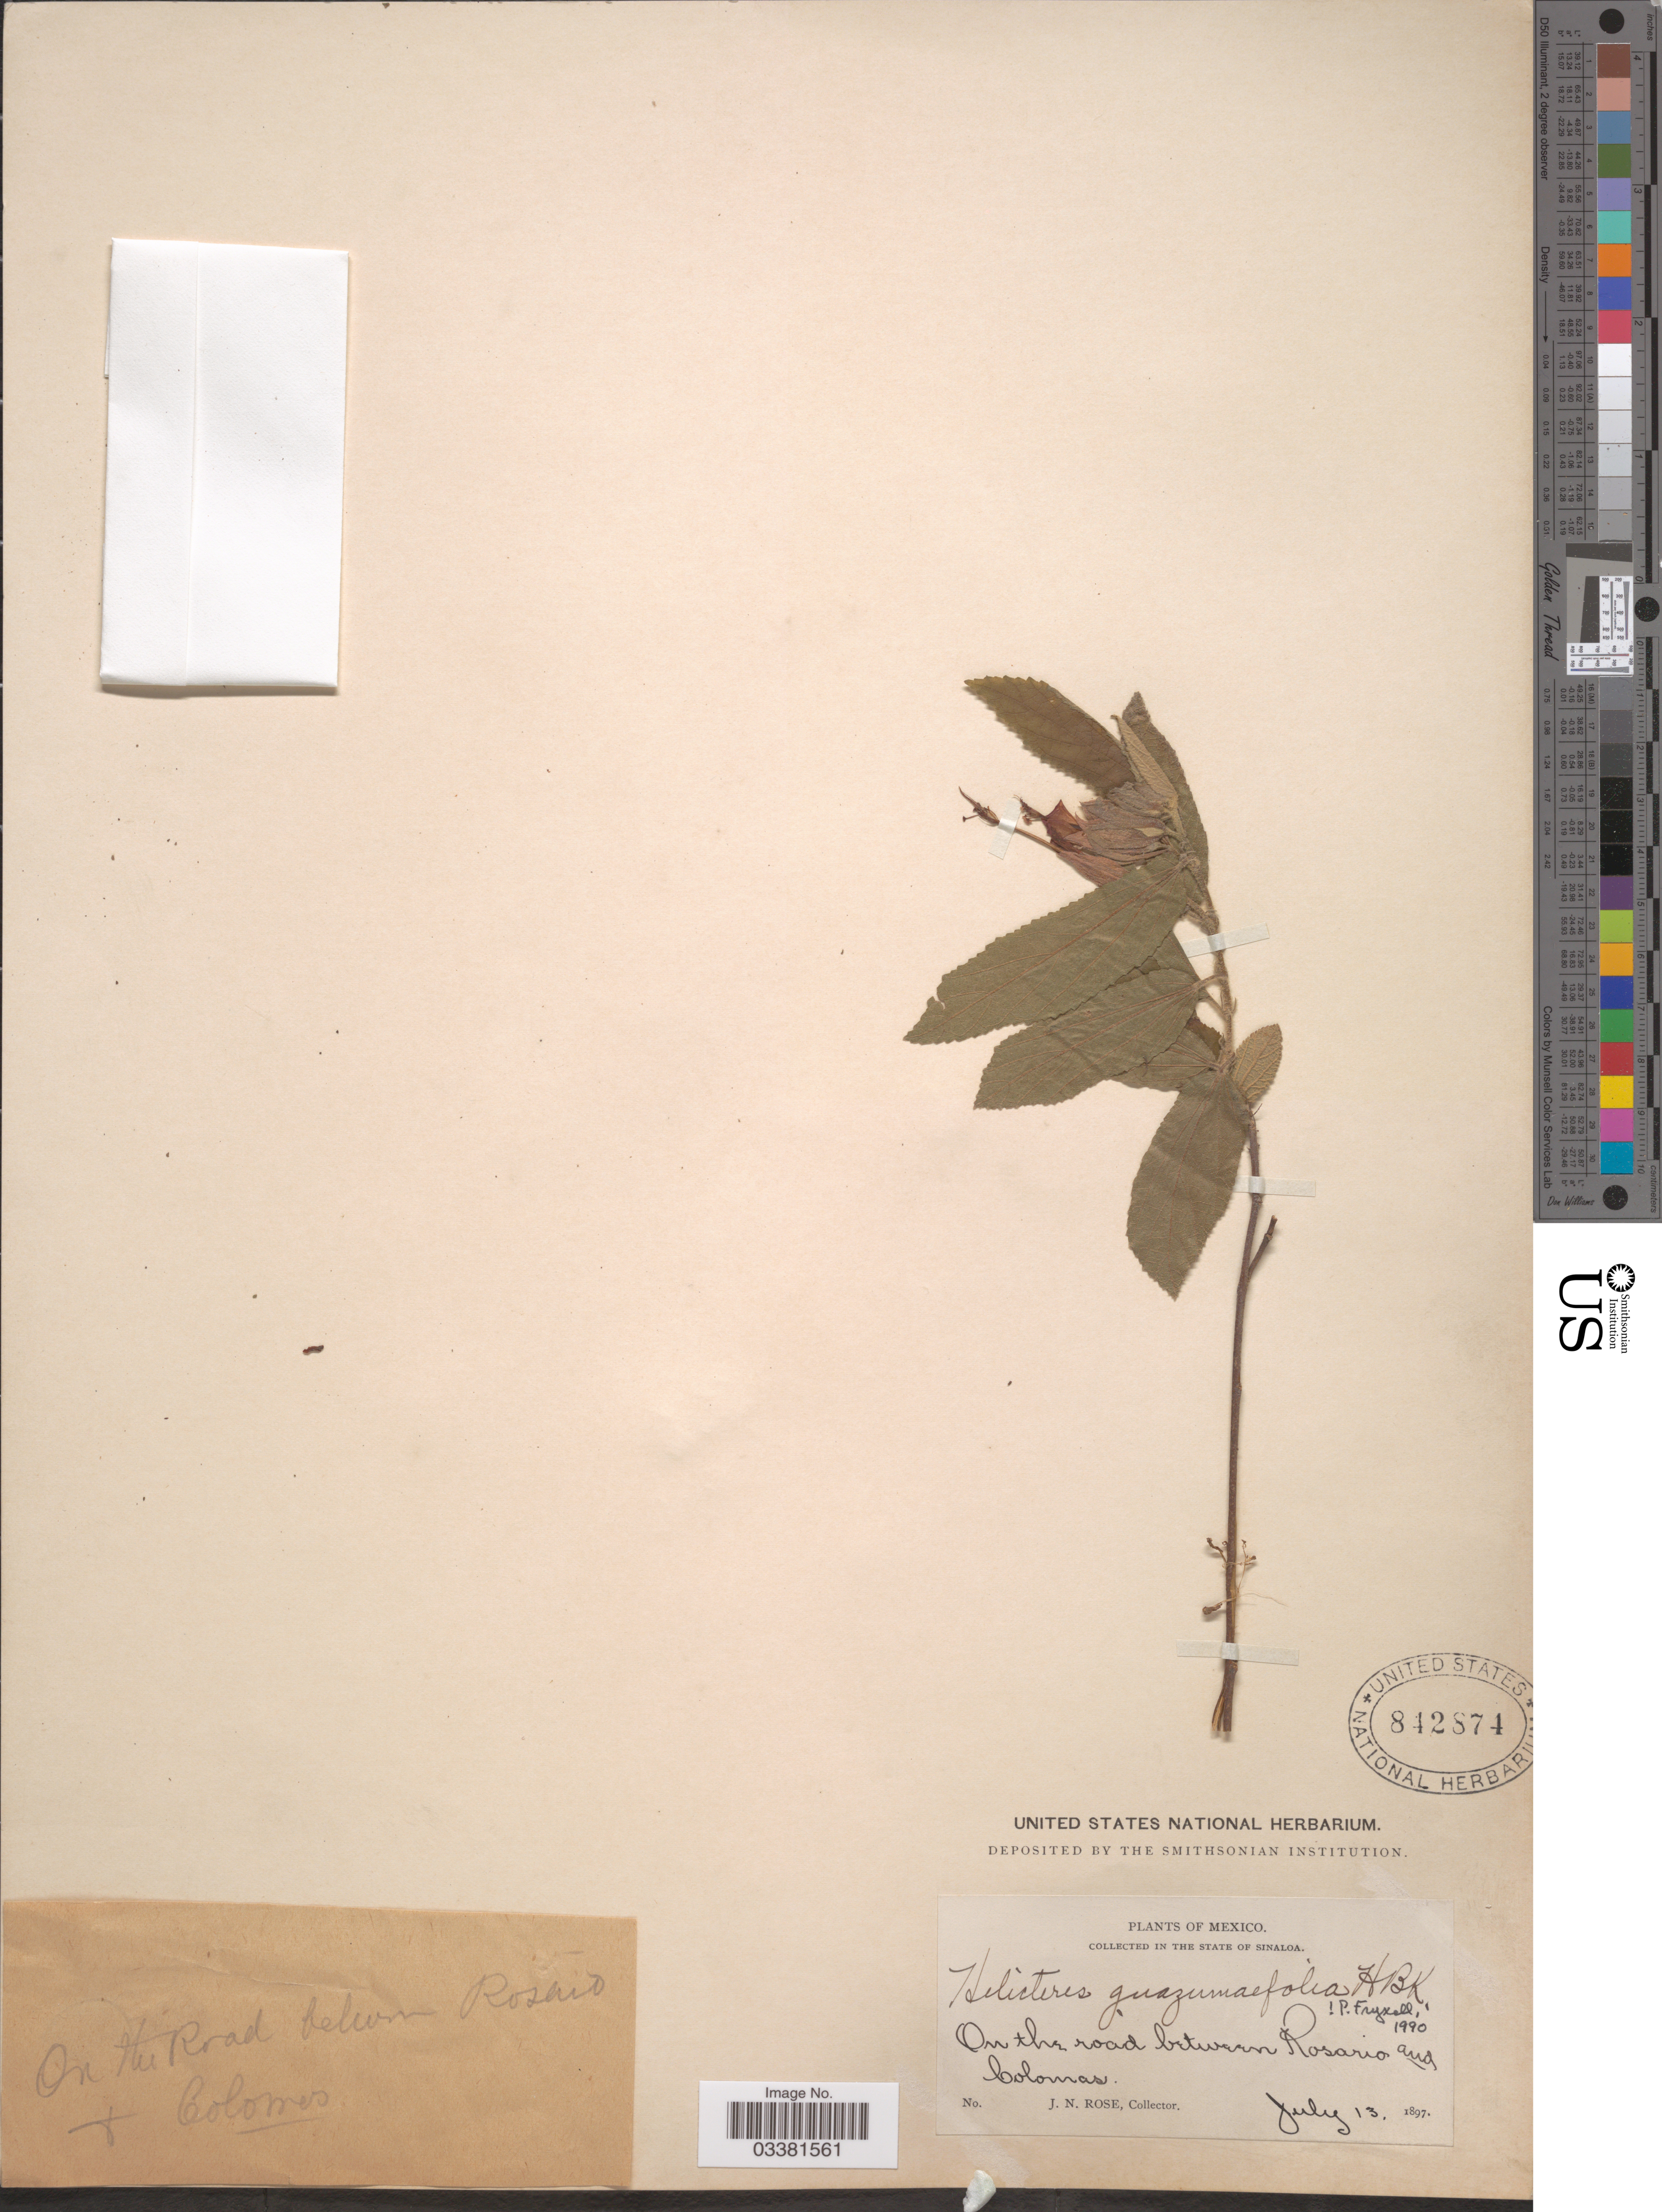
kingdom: Plantae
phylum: Tracheophyta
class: Magnoliopsida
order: Malvales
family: Malvaceae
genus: Helicteres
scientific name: Helicteres guazumifolia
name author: Kunth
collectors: J. N. Rose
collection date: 1897-07-13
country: Mexico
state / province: Sinaloa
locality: On the road between Rosario and Colomas.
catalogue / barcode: US 842874